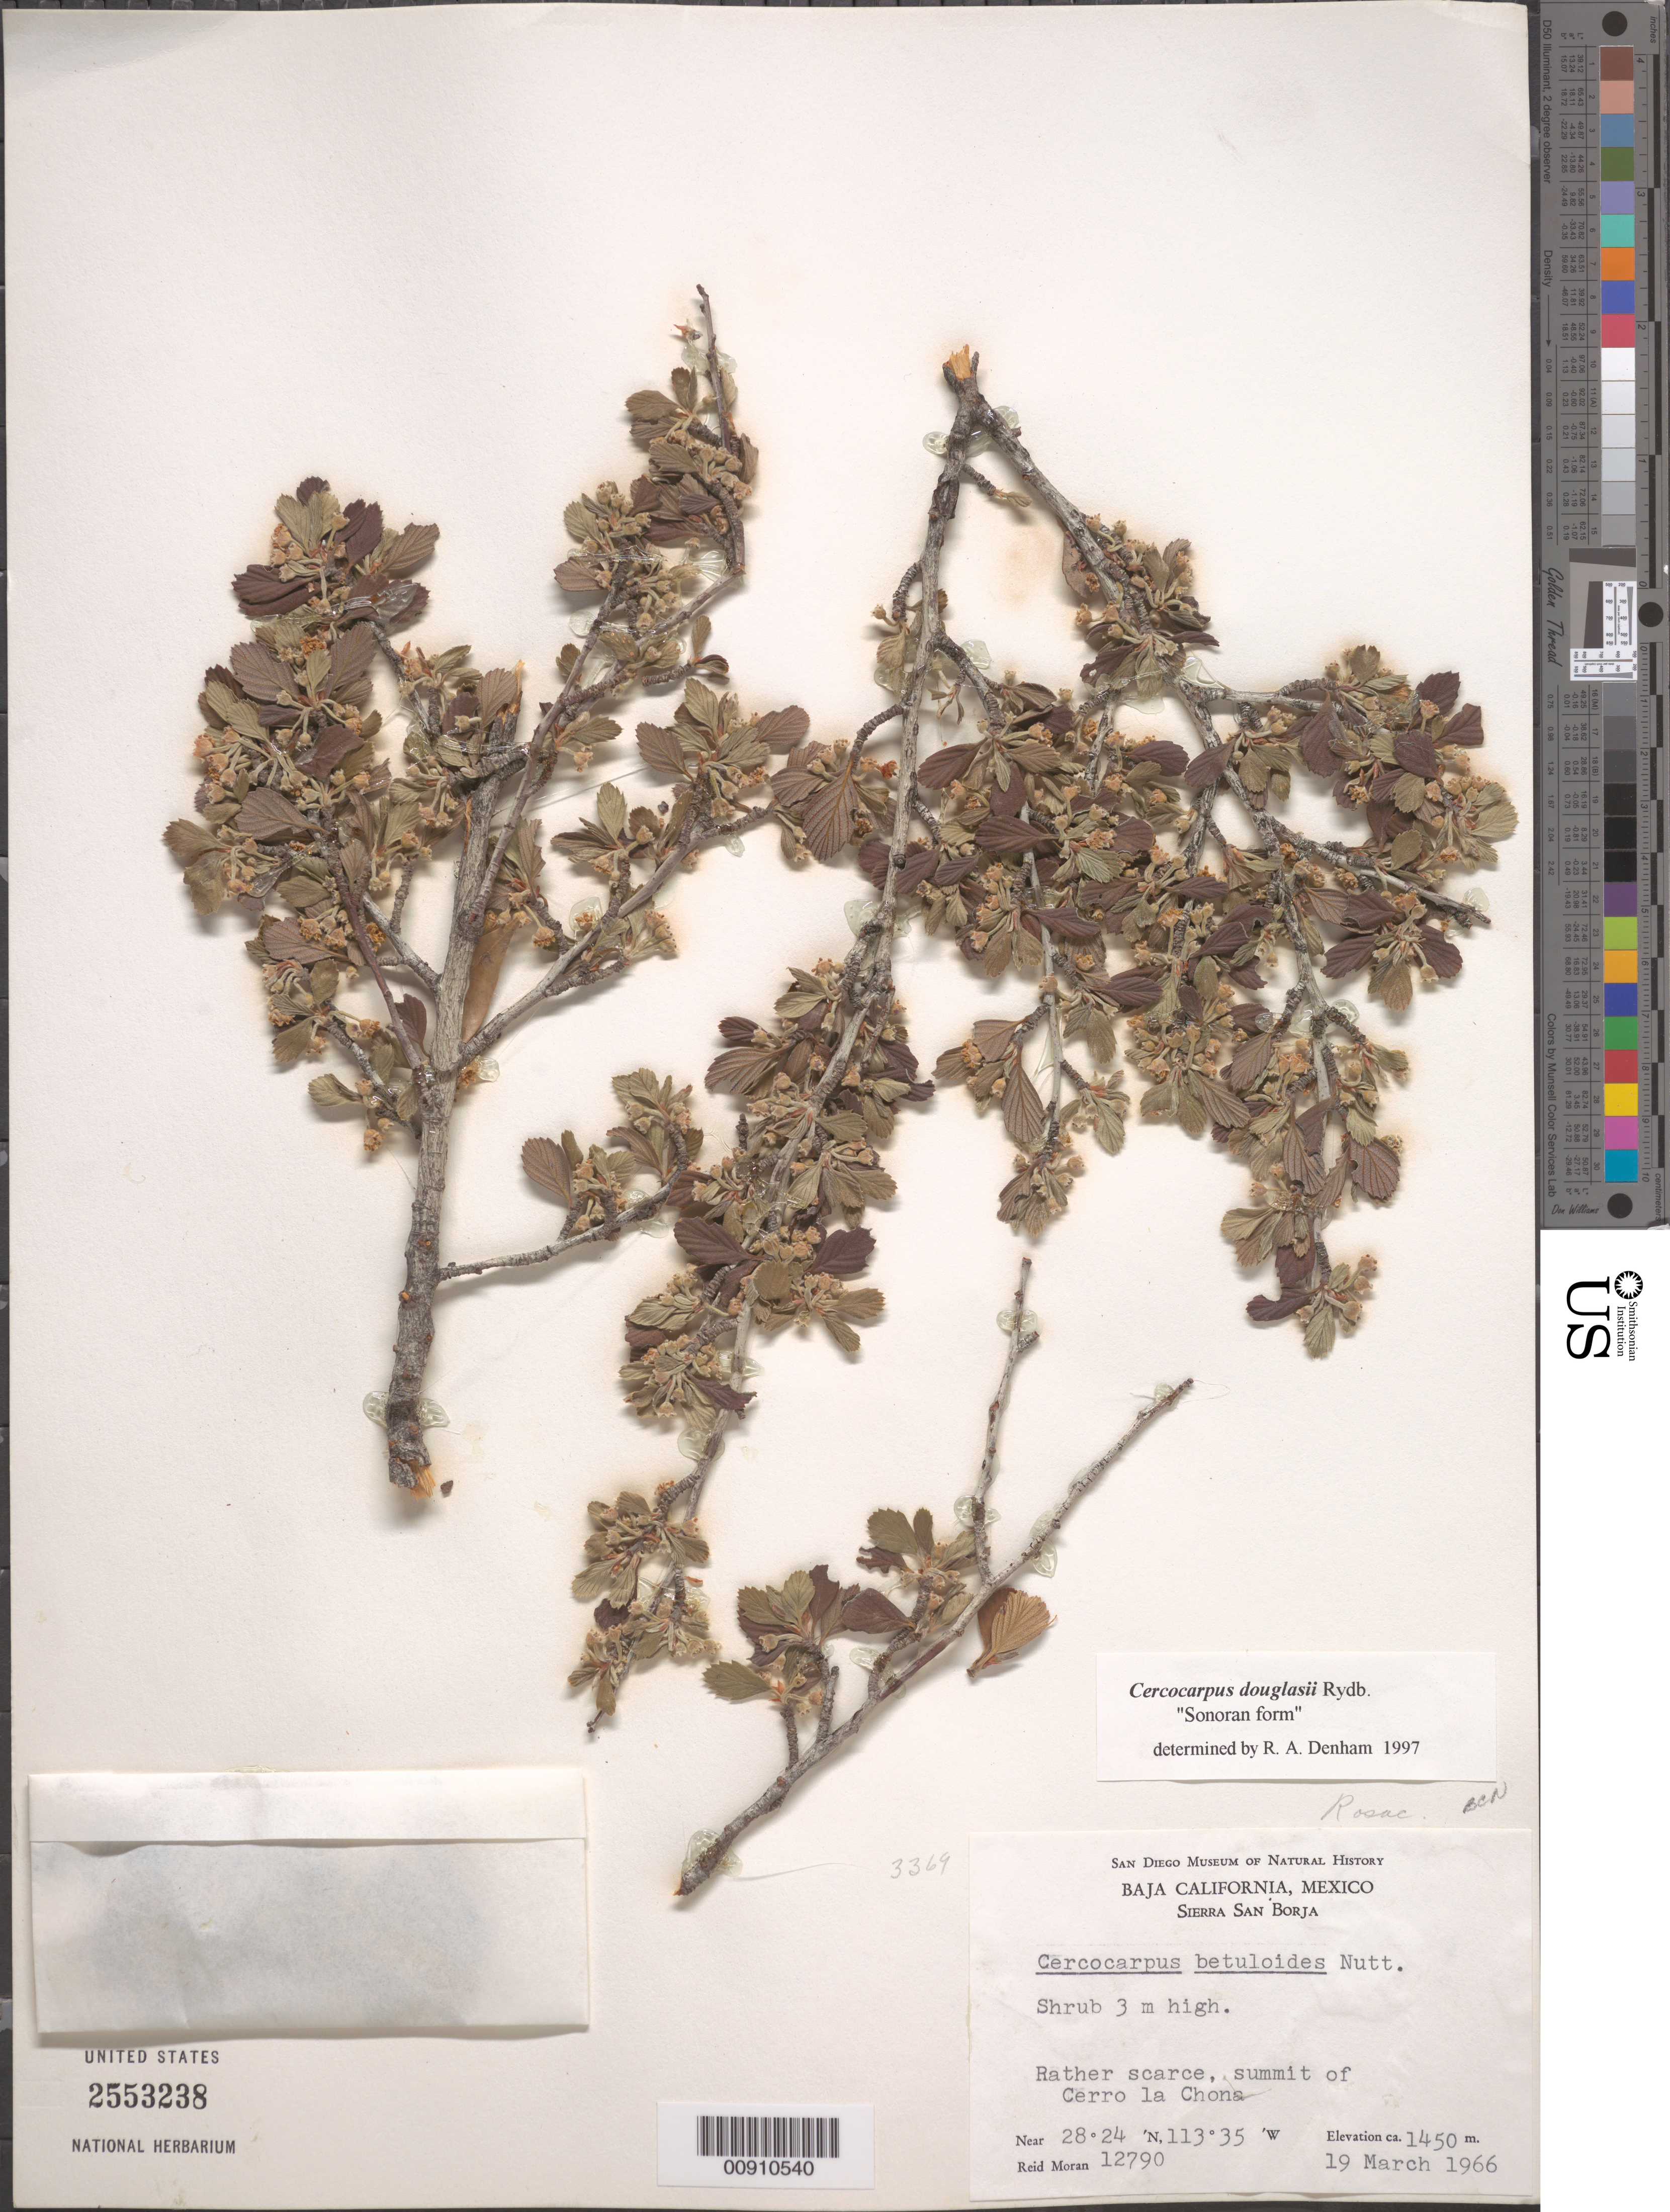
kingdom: Plantae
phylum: Tracheophyta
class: Magnoliopsida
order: Rosales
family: Rosaceae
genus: Cercocarpus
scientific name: Cercocarpus douglasii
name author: Rydb.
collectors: R. V. Moran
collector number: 12790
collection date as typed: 19 Mar 1966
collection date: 1966-03-19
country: Mexico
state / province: Baja California Norte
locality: Summit of Cerro la Chona. Sierra San Borja, Baja California.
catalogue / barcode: US 2553238